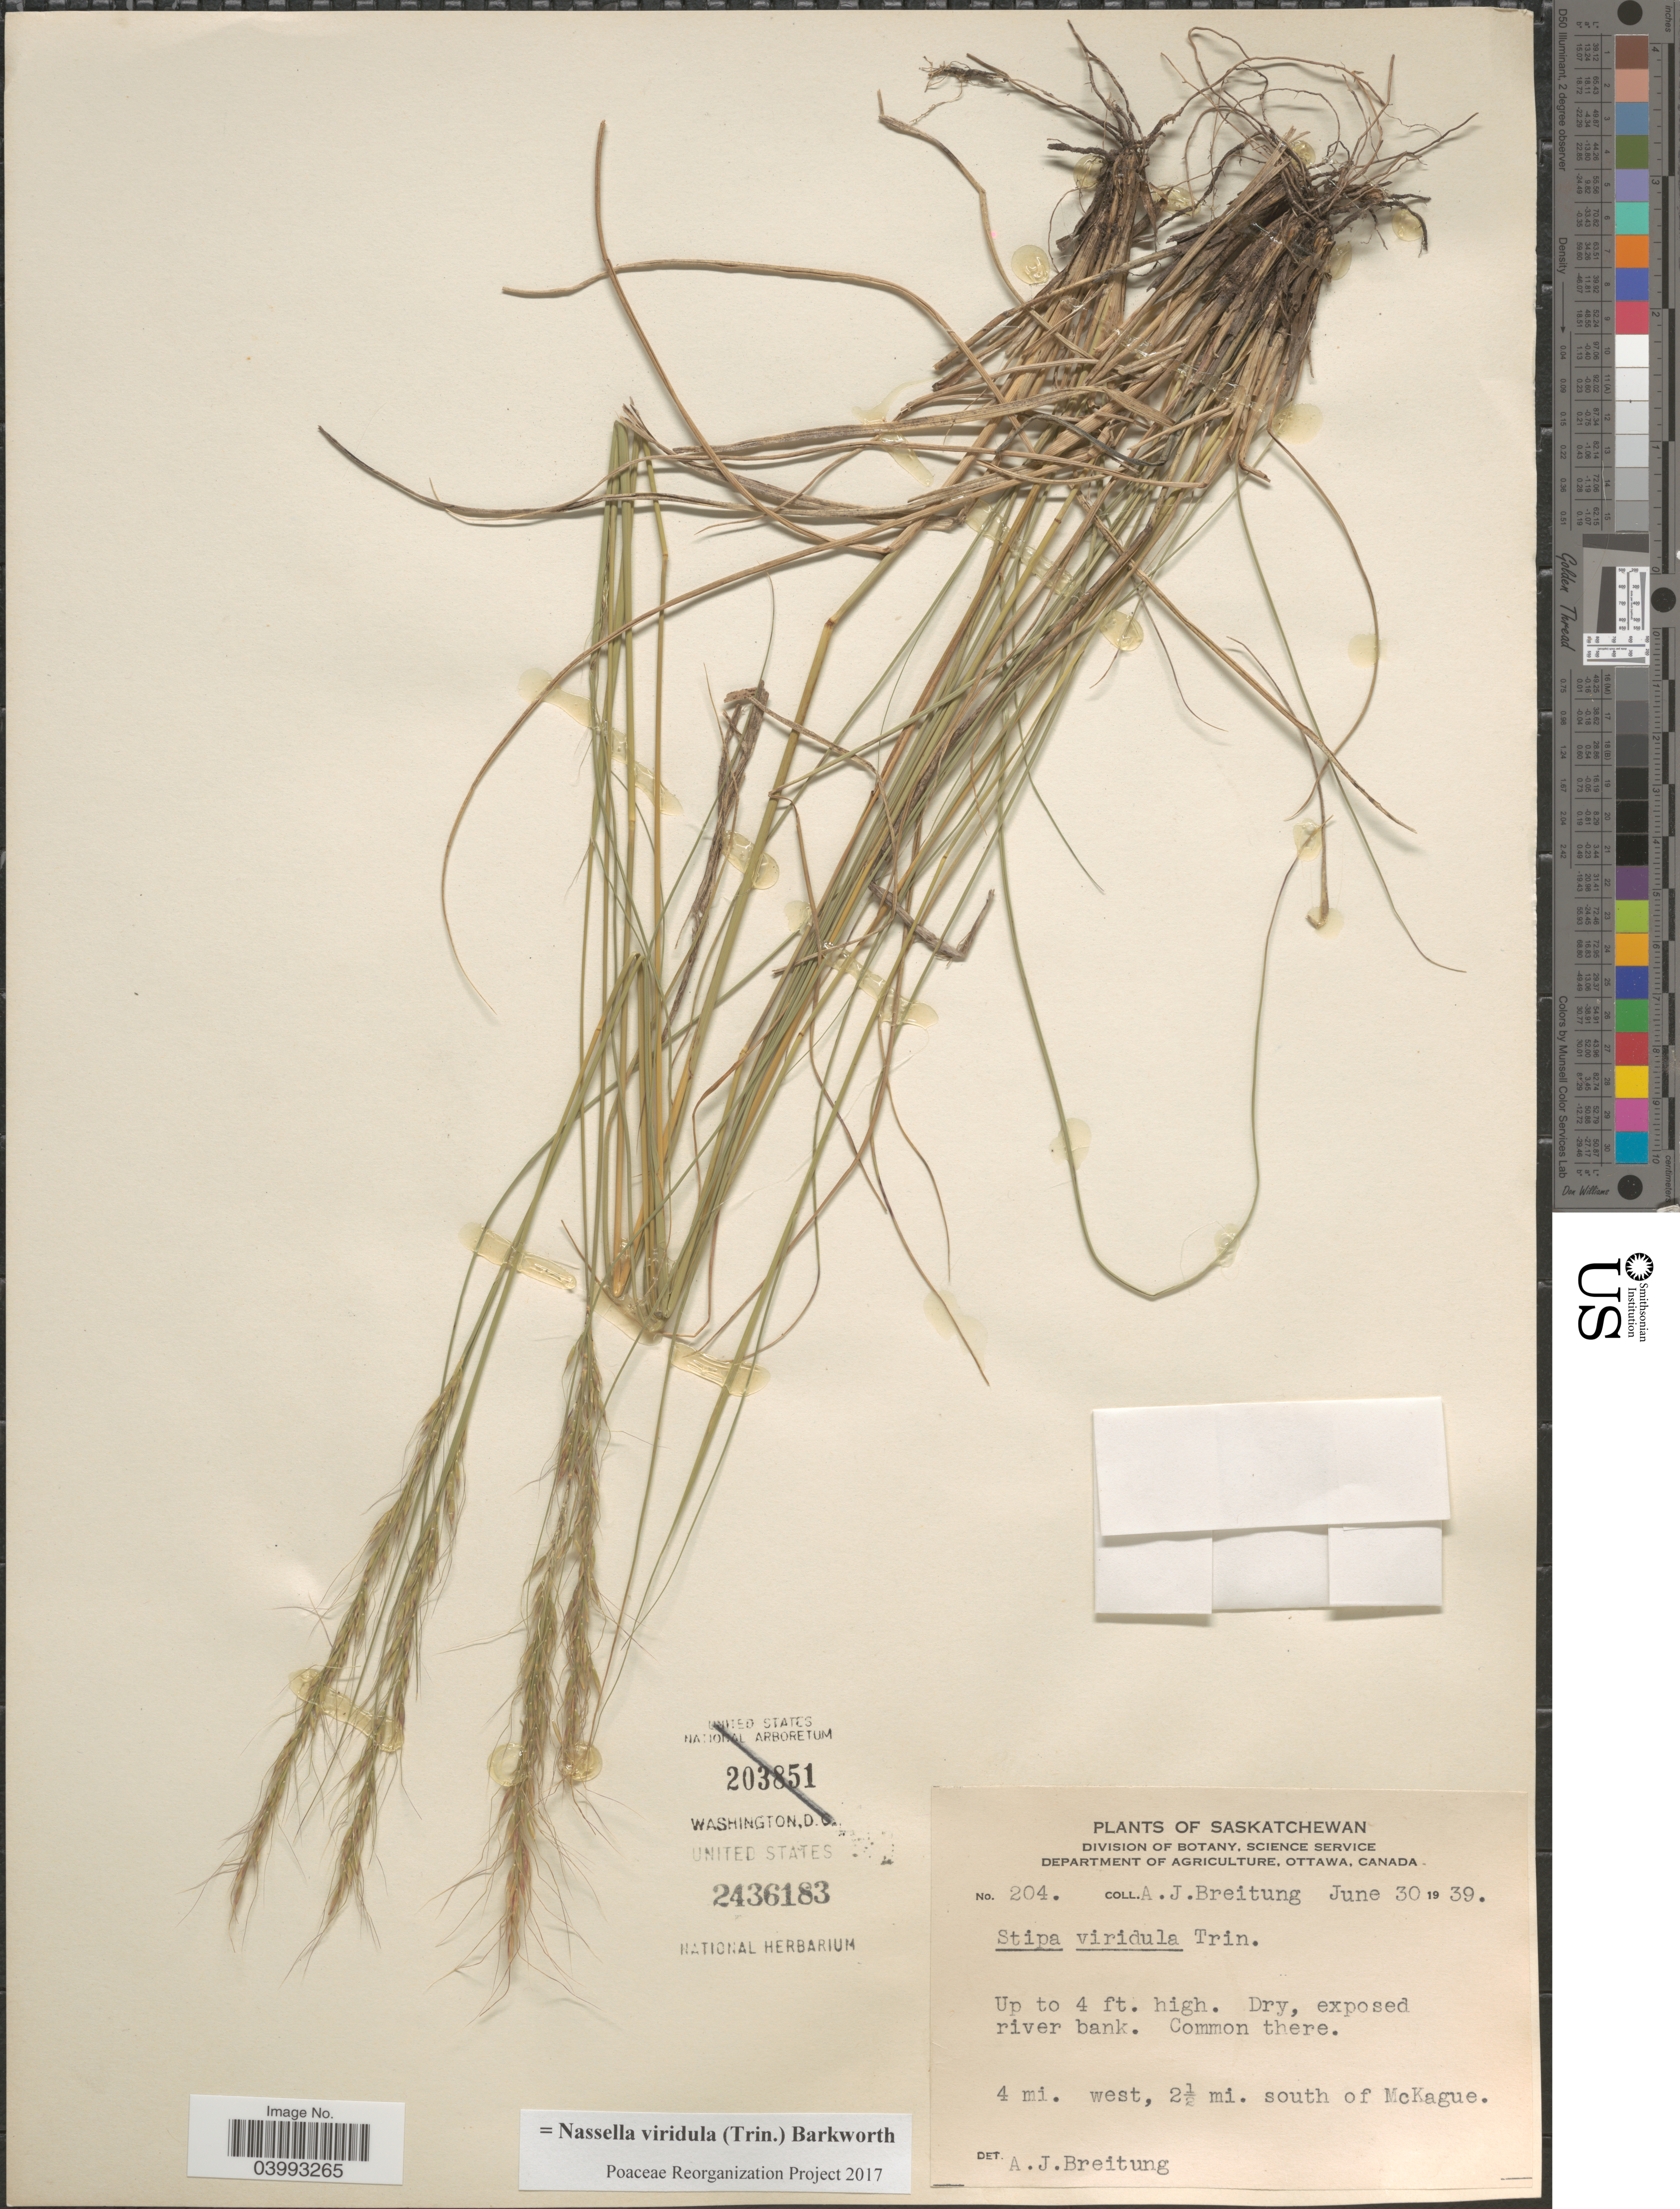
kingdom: Plantae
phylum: Tracheophyta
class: Liliopsida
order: Poales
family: Poaceae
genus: Nassella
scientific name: Nassella viridula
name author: (Trin.) Barkworth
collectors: A. Breitung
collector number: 204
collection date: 1939-06-30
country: Canada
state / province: Saskatchewan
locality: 4 mi. west, 2½ mi. south of McKague.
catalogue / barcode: US 2436183